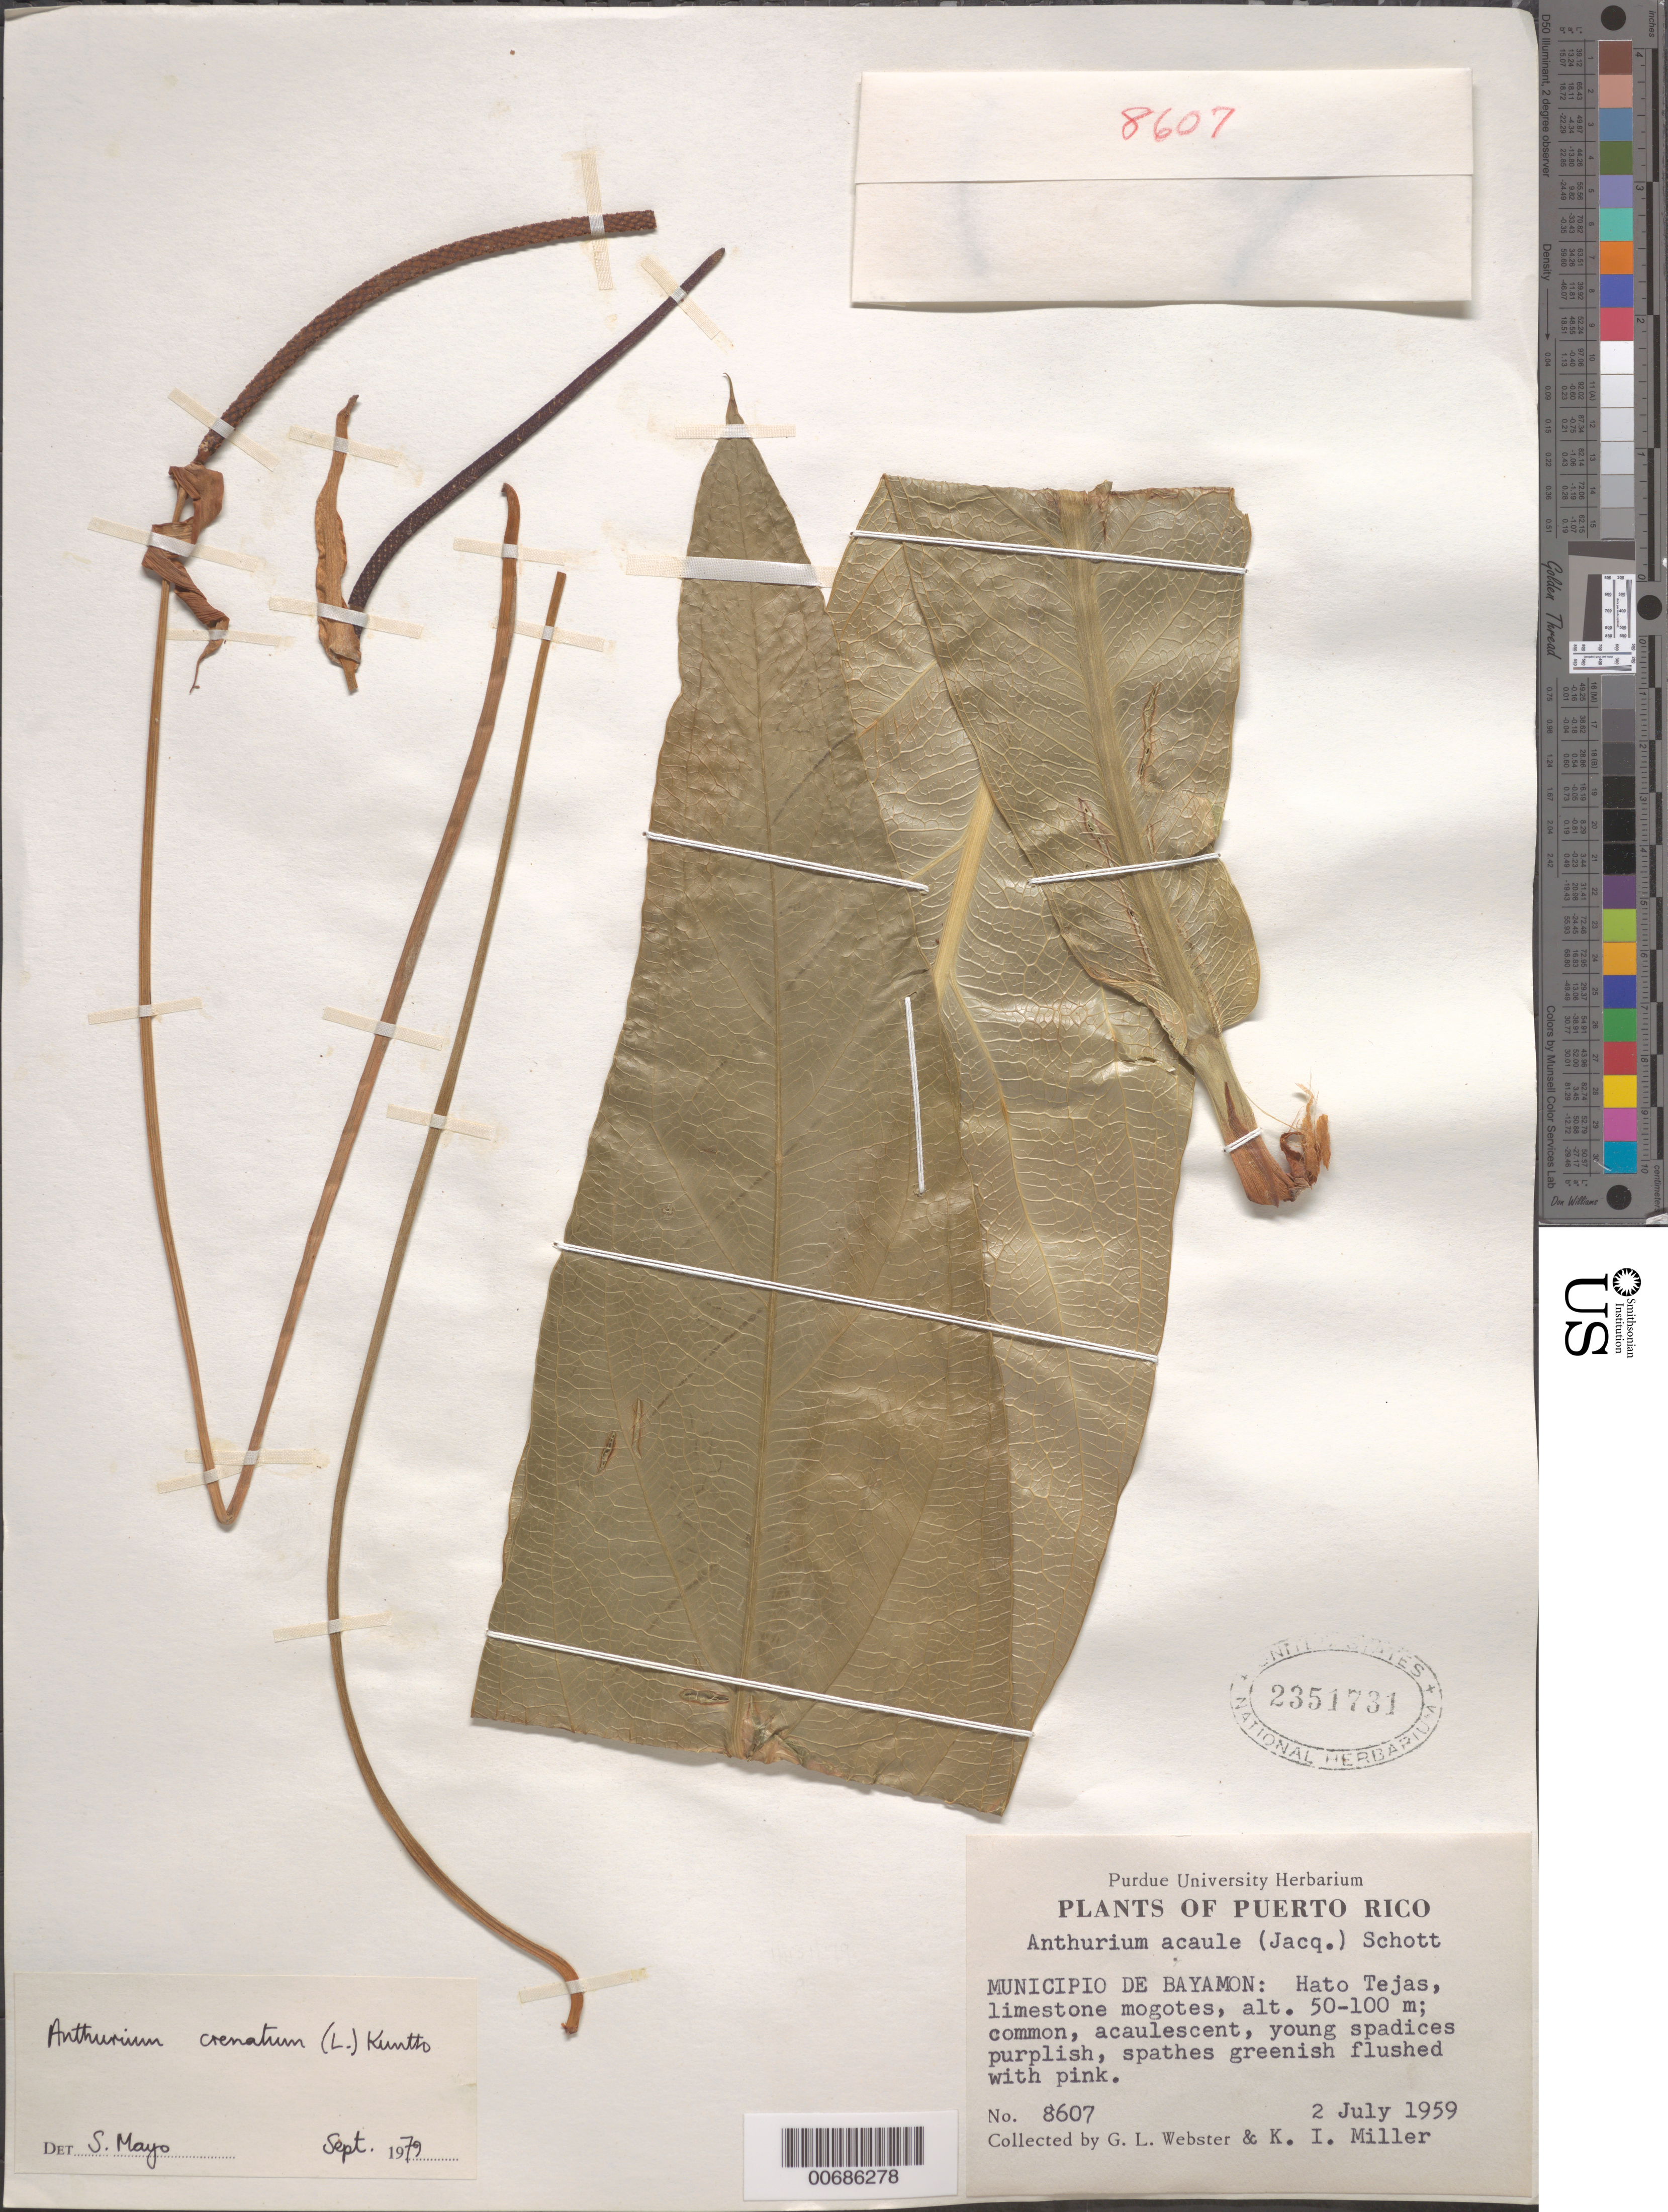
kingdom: Plantae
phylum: Tracheophyta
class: Liliopsida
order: Alismatales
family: Araceae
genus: Anthurium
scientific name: Anthurium crenatum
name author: (L.) Kunth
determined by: Mayo, S.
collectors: G. L. Webster & K. I. Miller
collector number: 8607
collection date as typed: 02 Jul 1959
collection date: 1959-07-02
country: Puerto Rico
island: Greater Antilles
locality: Municipio de Bayamon: Hato Tejas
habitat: Limestone mogotes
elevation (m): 50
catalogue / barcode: US 2351731